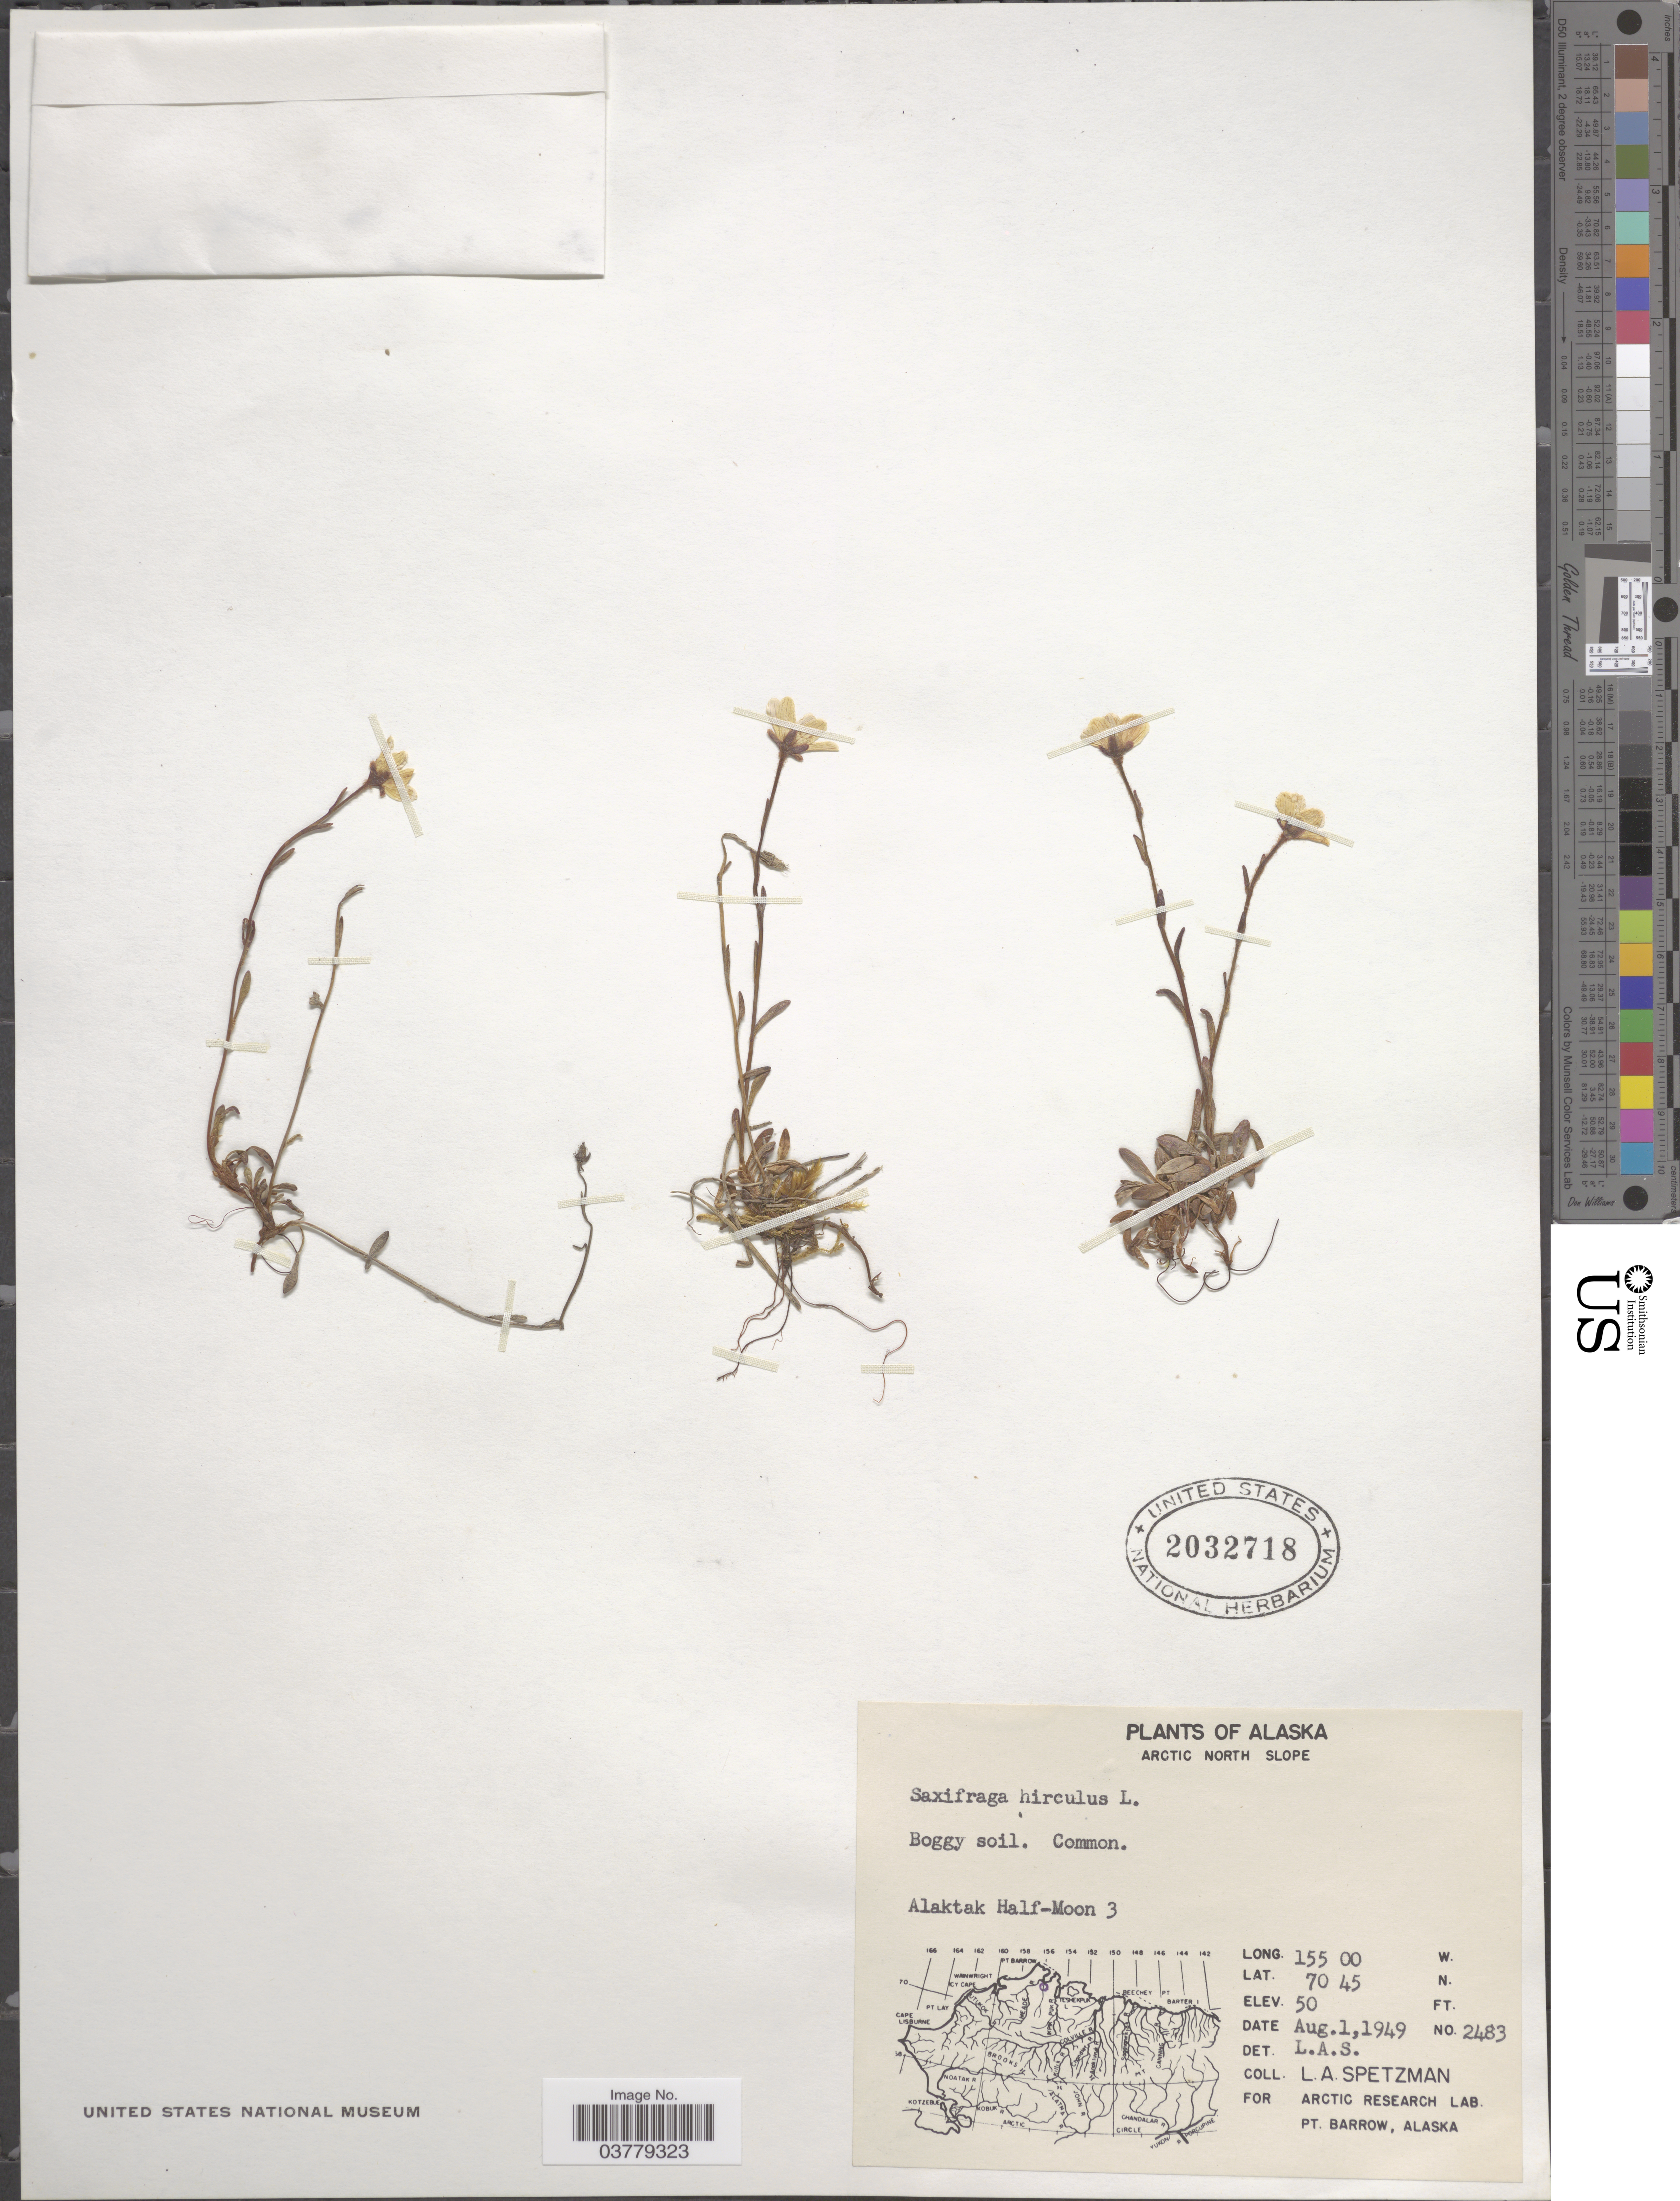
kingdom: Plantae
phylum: Tracheophyta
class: Magnoliopsida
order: Saxifragales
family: Saxifragaceae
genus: Saxifraga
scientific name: Saxifraga hirculus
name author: L.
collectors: L. Spetzman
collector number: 2483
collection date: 1949-08-01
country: United States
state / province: Alaska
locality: Arctic North Slope. Alaktak Half-Moon 3.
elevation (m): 15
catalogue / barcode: US 2032718